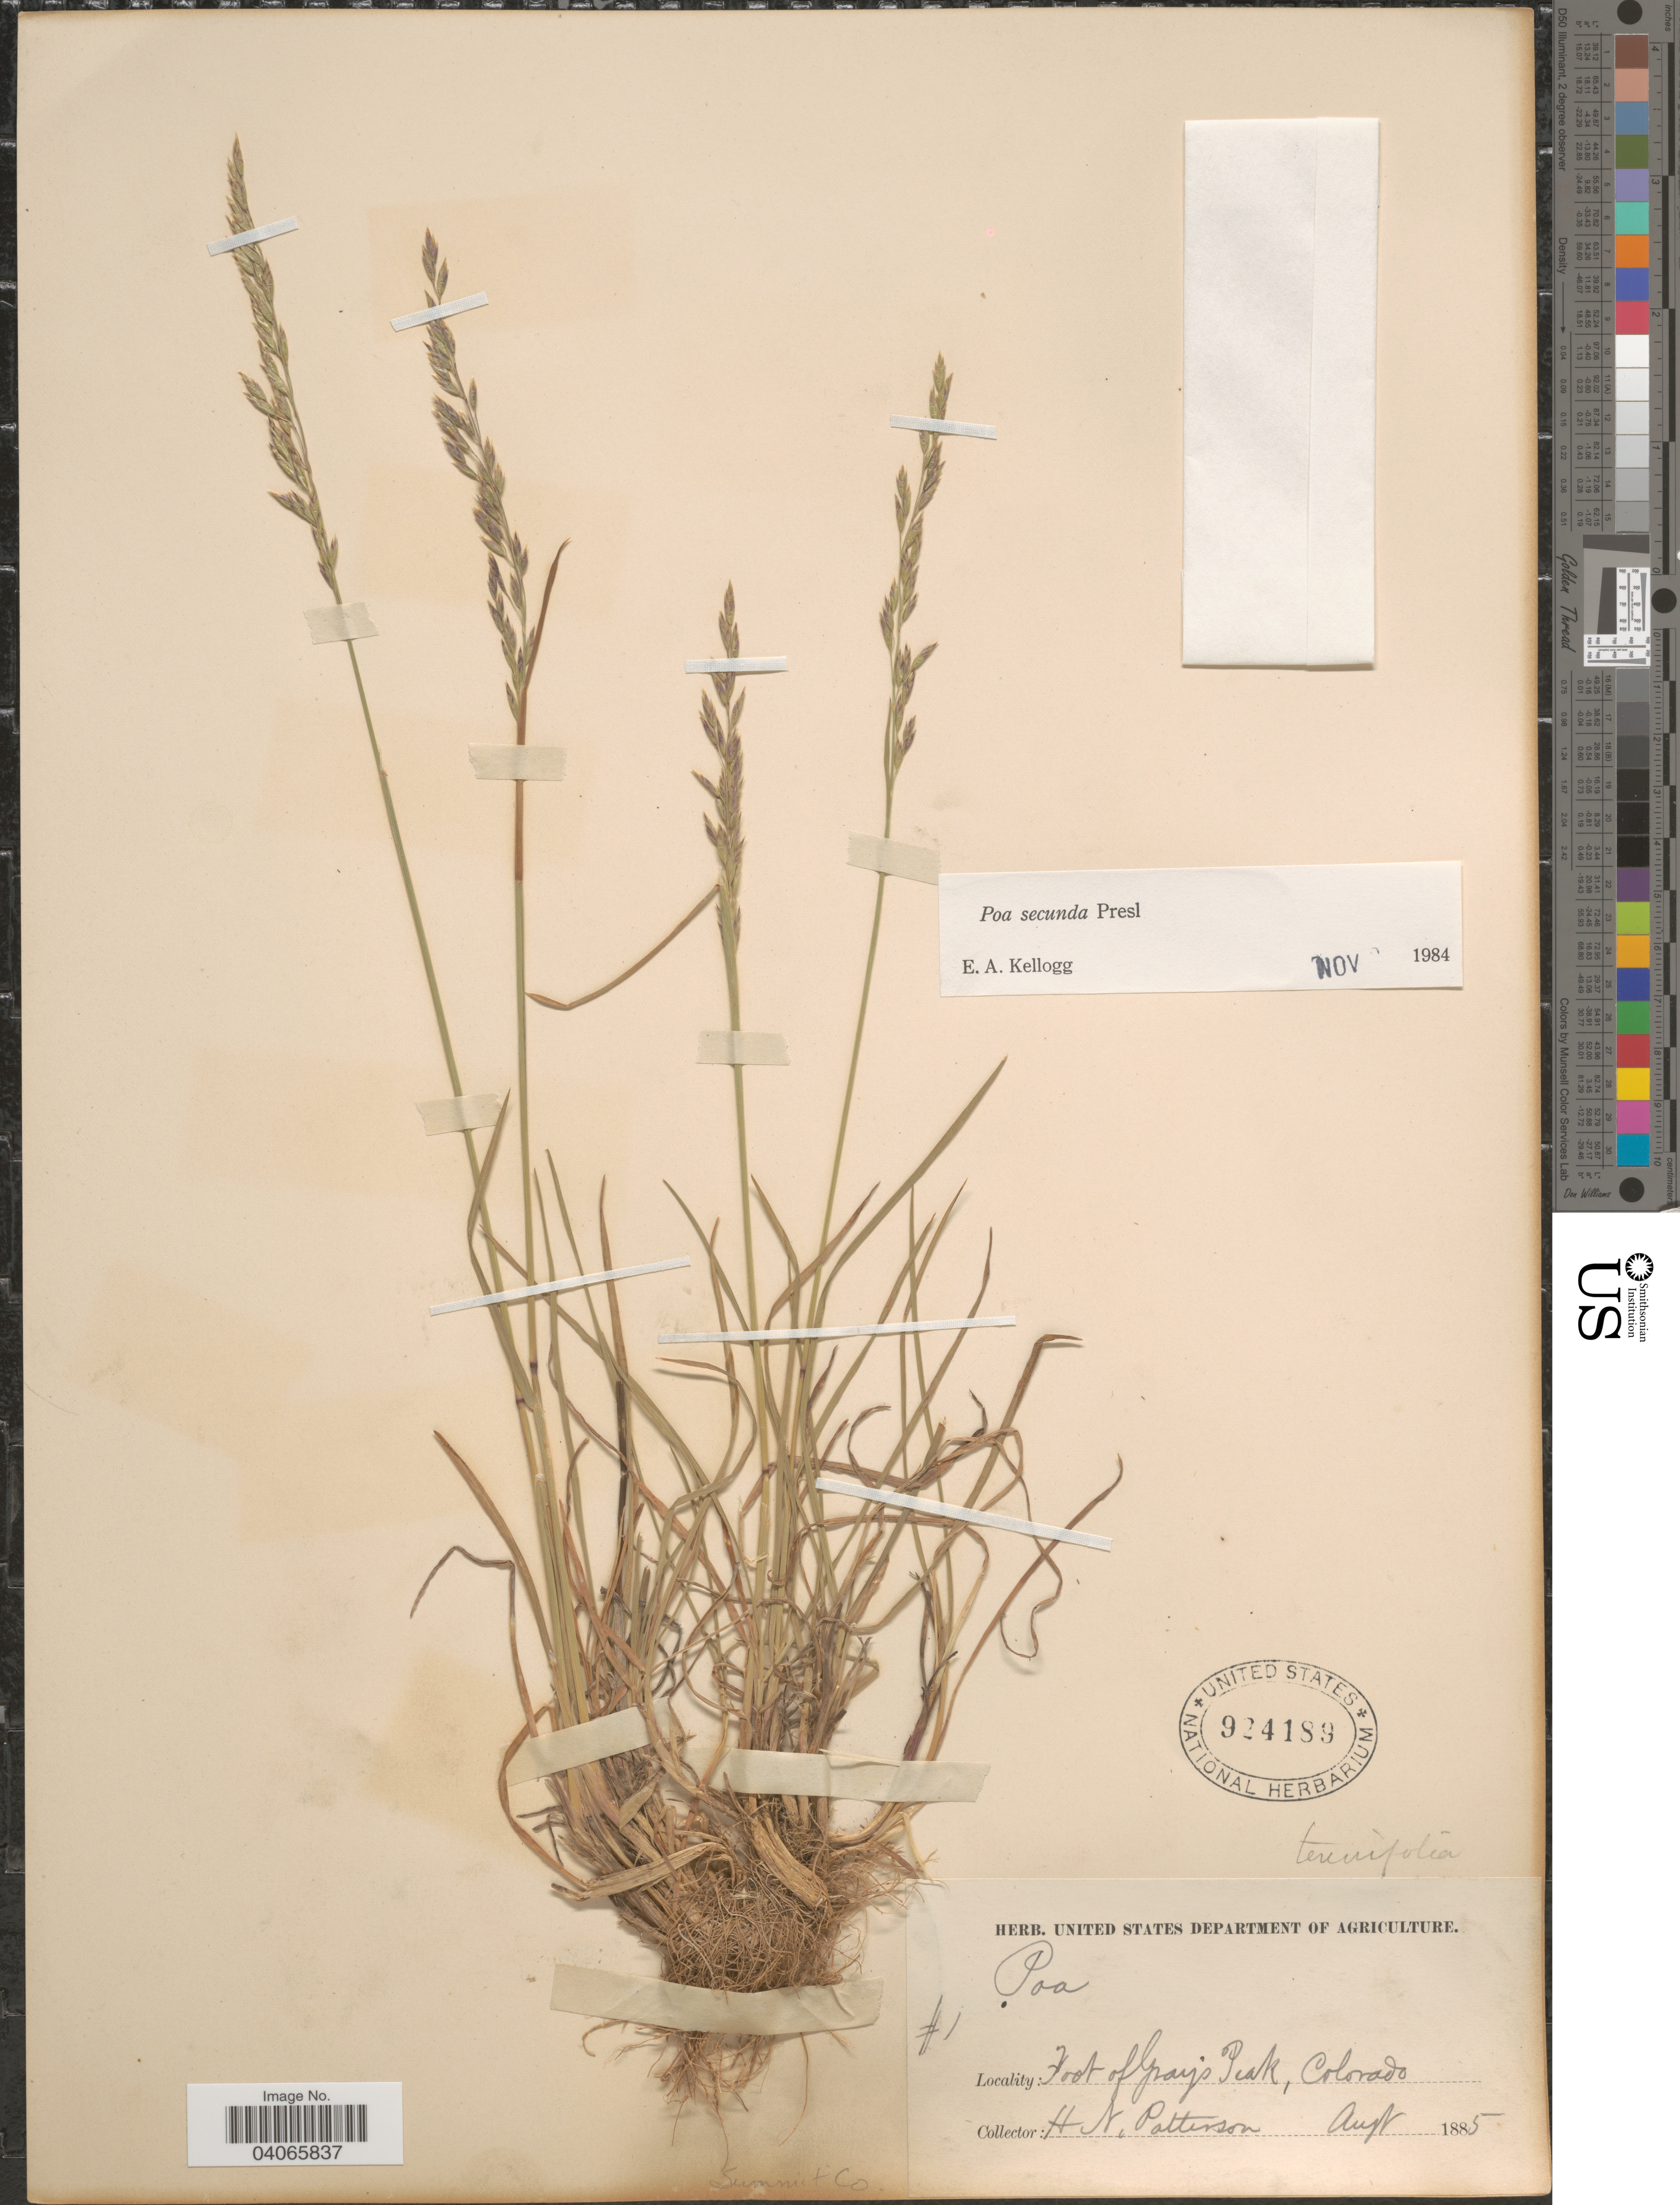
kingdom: Plantae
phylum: Tracheophyta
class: Liliopsida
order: Poales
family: Poaceae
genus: Poa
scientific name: Poa secunda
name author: J. Presl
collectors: H. N. Patterson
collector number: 1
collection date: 1885-08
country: United States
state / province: Colorado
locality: Foot of Grays Peak. Summit Co.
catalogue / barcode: US 924189